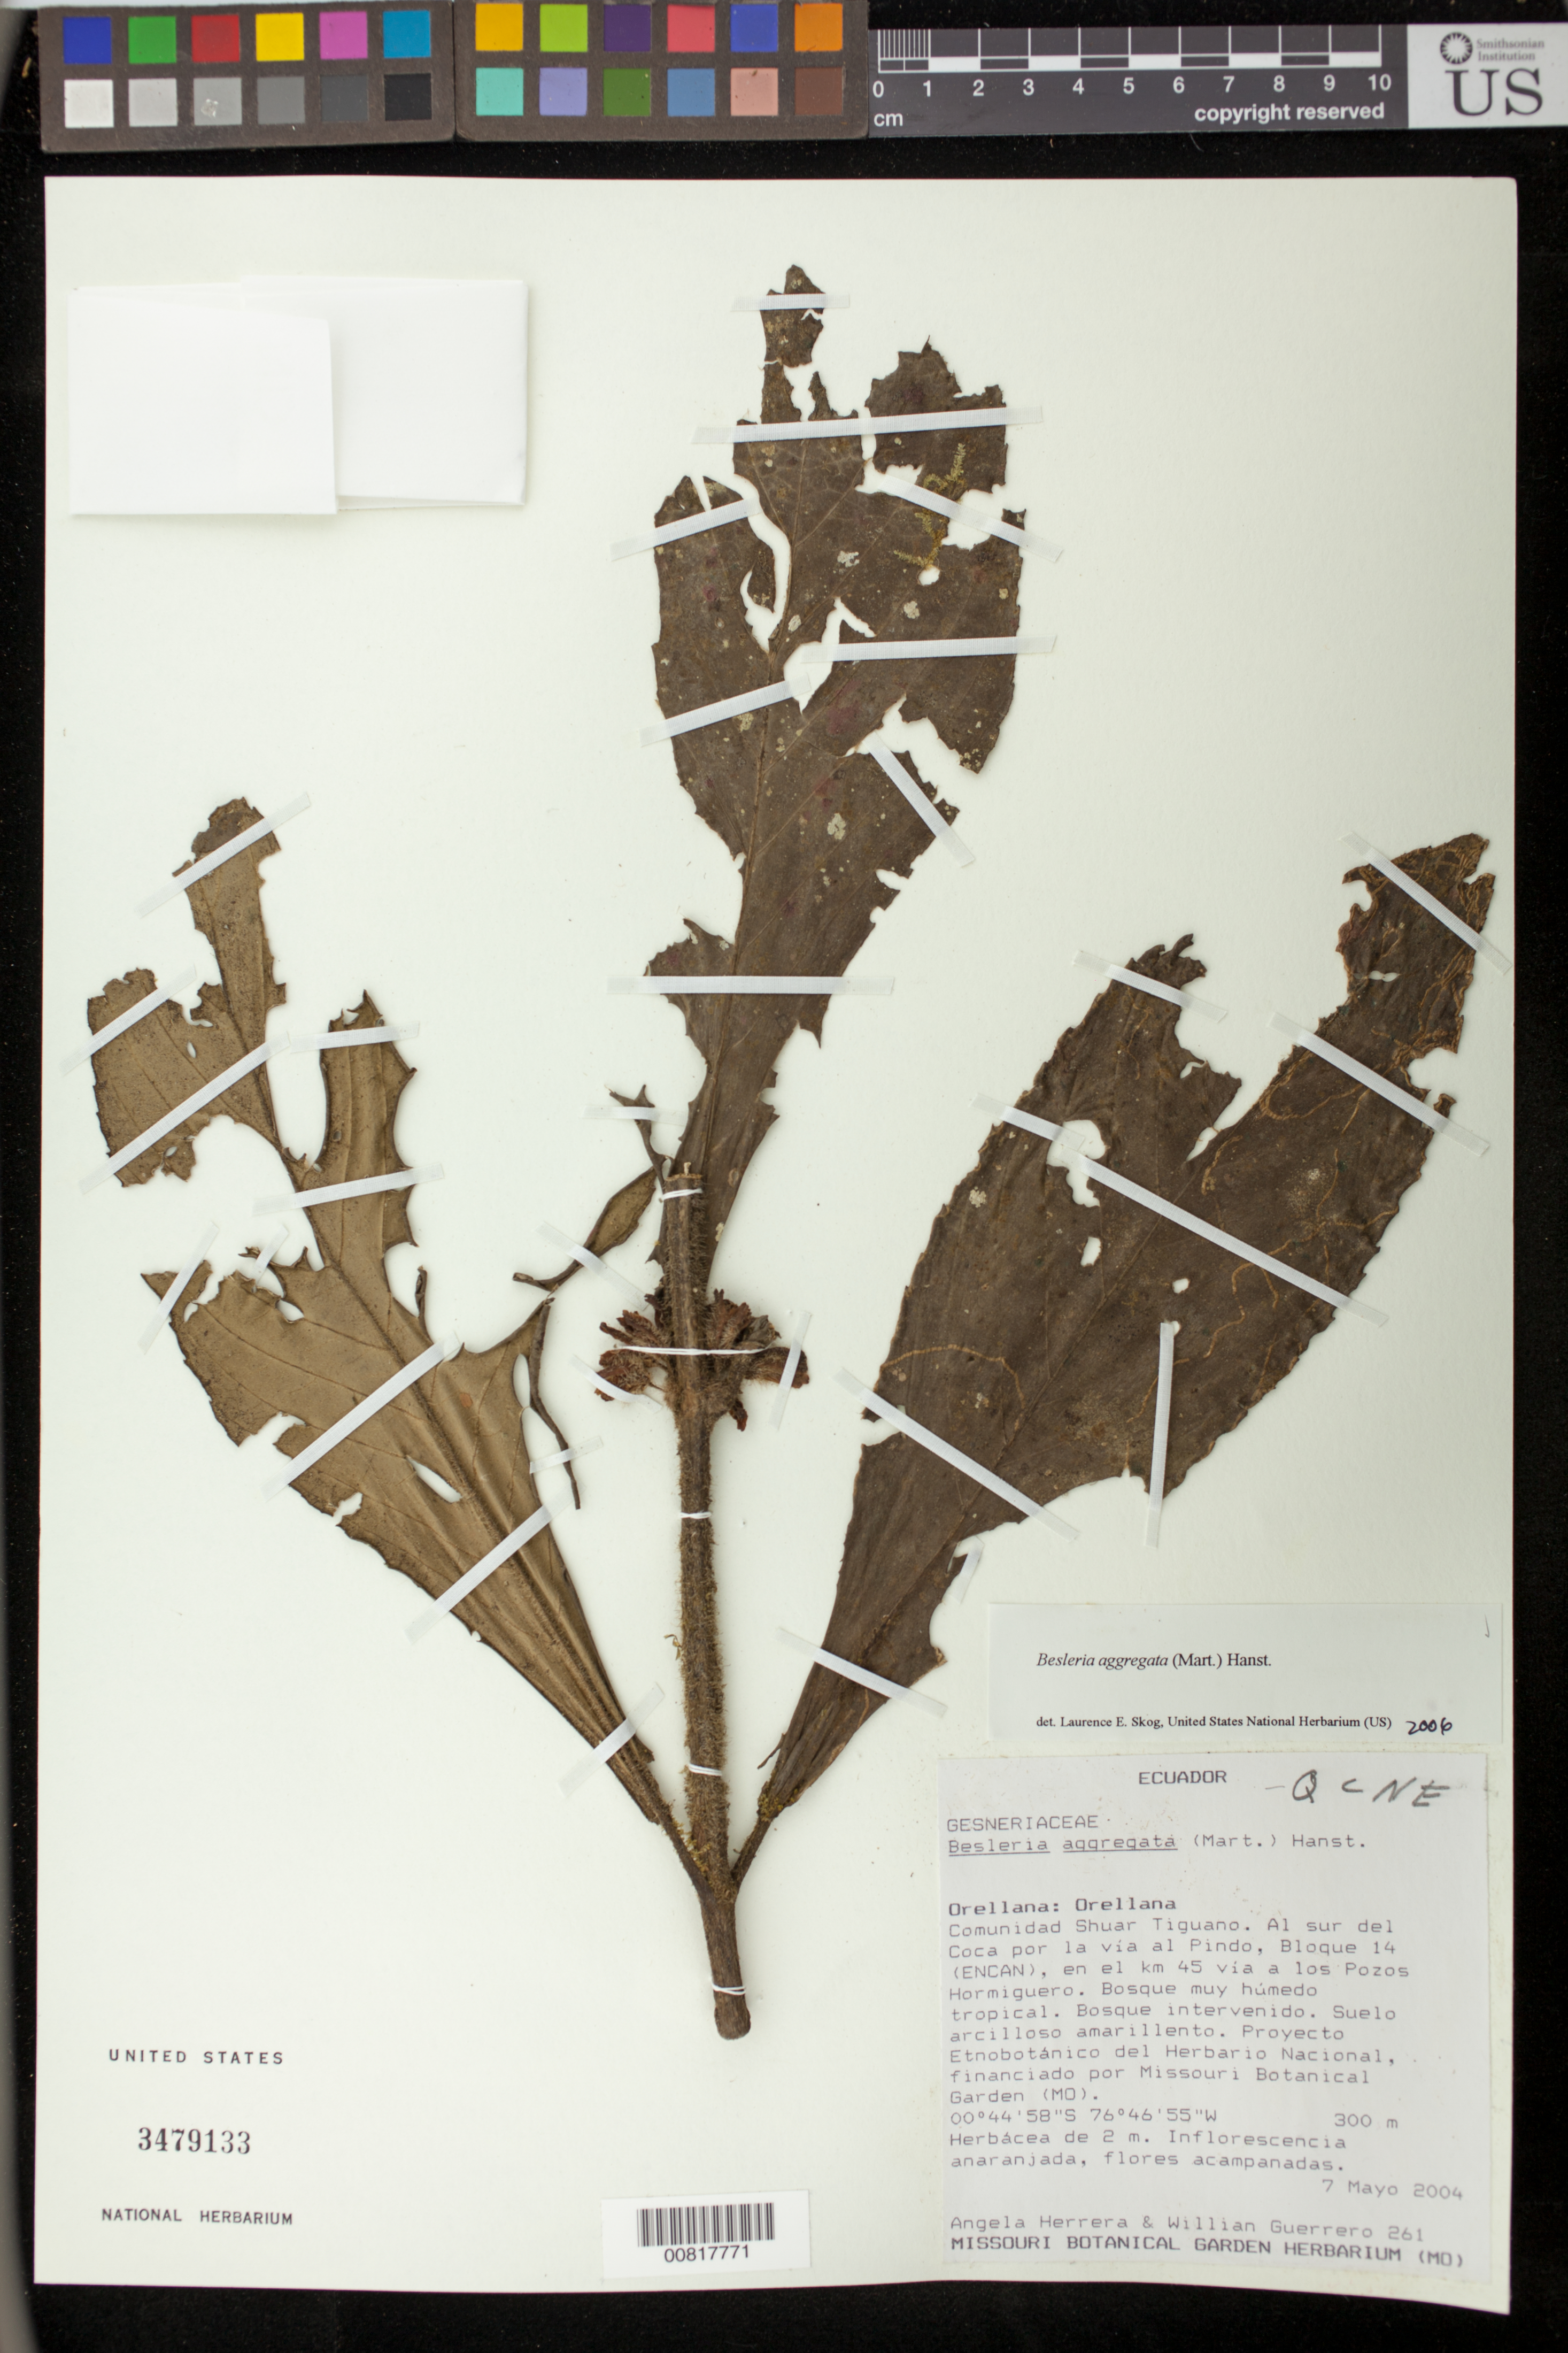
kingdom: Plantae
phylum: Tracheophyta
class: Magnoliopsida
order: Lamiales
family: Gesneriaceae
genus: Besleria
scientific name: Besleria aggregata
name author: (Mart.) Hanst.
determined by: Skog, Laurence E.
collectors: A. Herrera & W. Guerrero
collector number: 261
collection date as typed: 07 May 2004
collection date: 2004-05-07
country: Ecuador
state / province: Orellana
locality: Orellana: Orellana. Comunidad Shuar Tiguano. Al sur del Coca por la via al Pindo, Bloque 14 (ENCAN), en el km 45 via a los Pozos Hormiguero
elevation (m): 300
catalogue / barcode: US 3479133